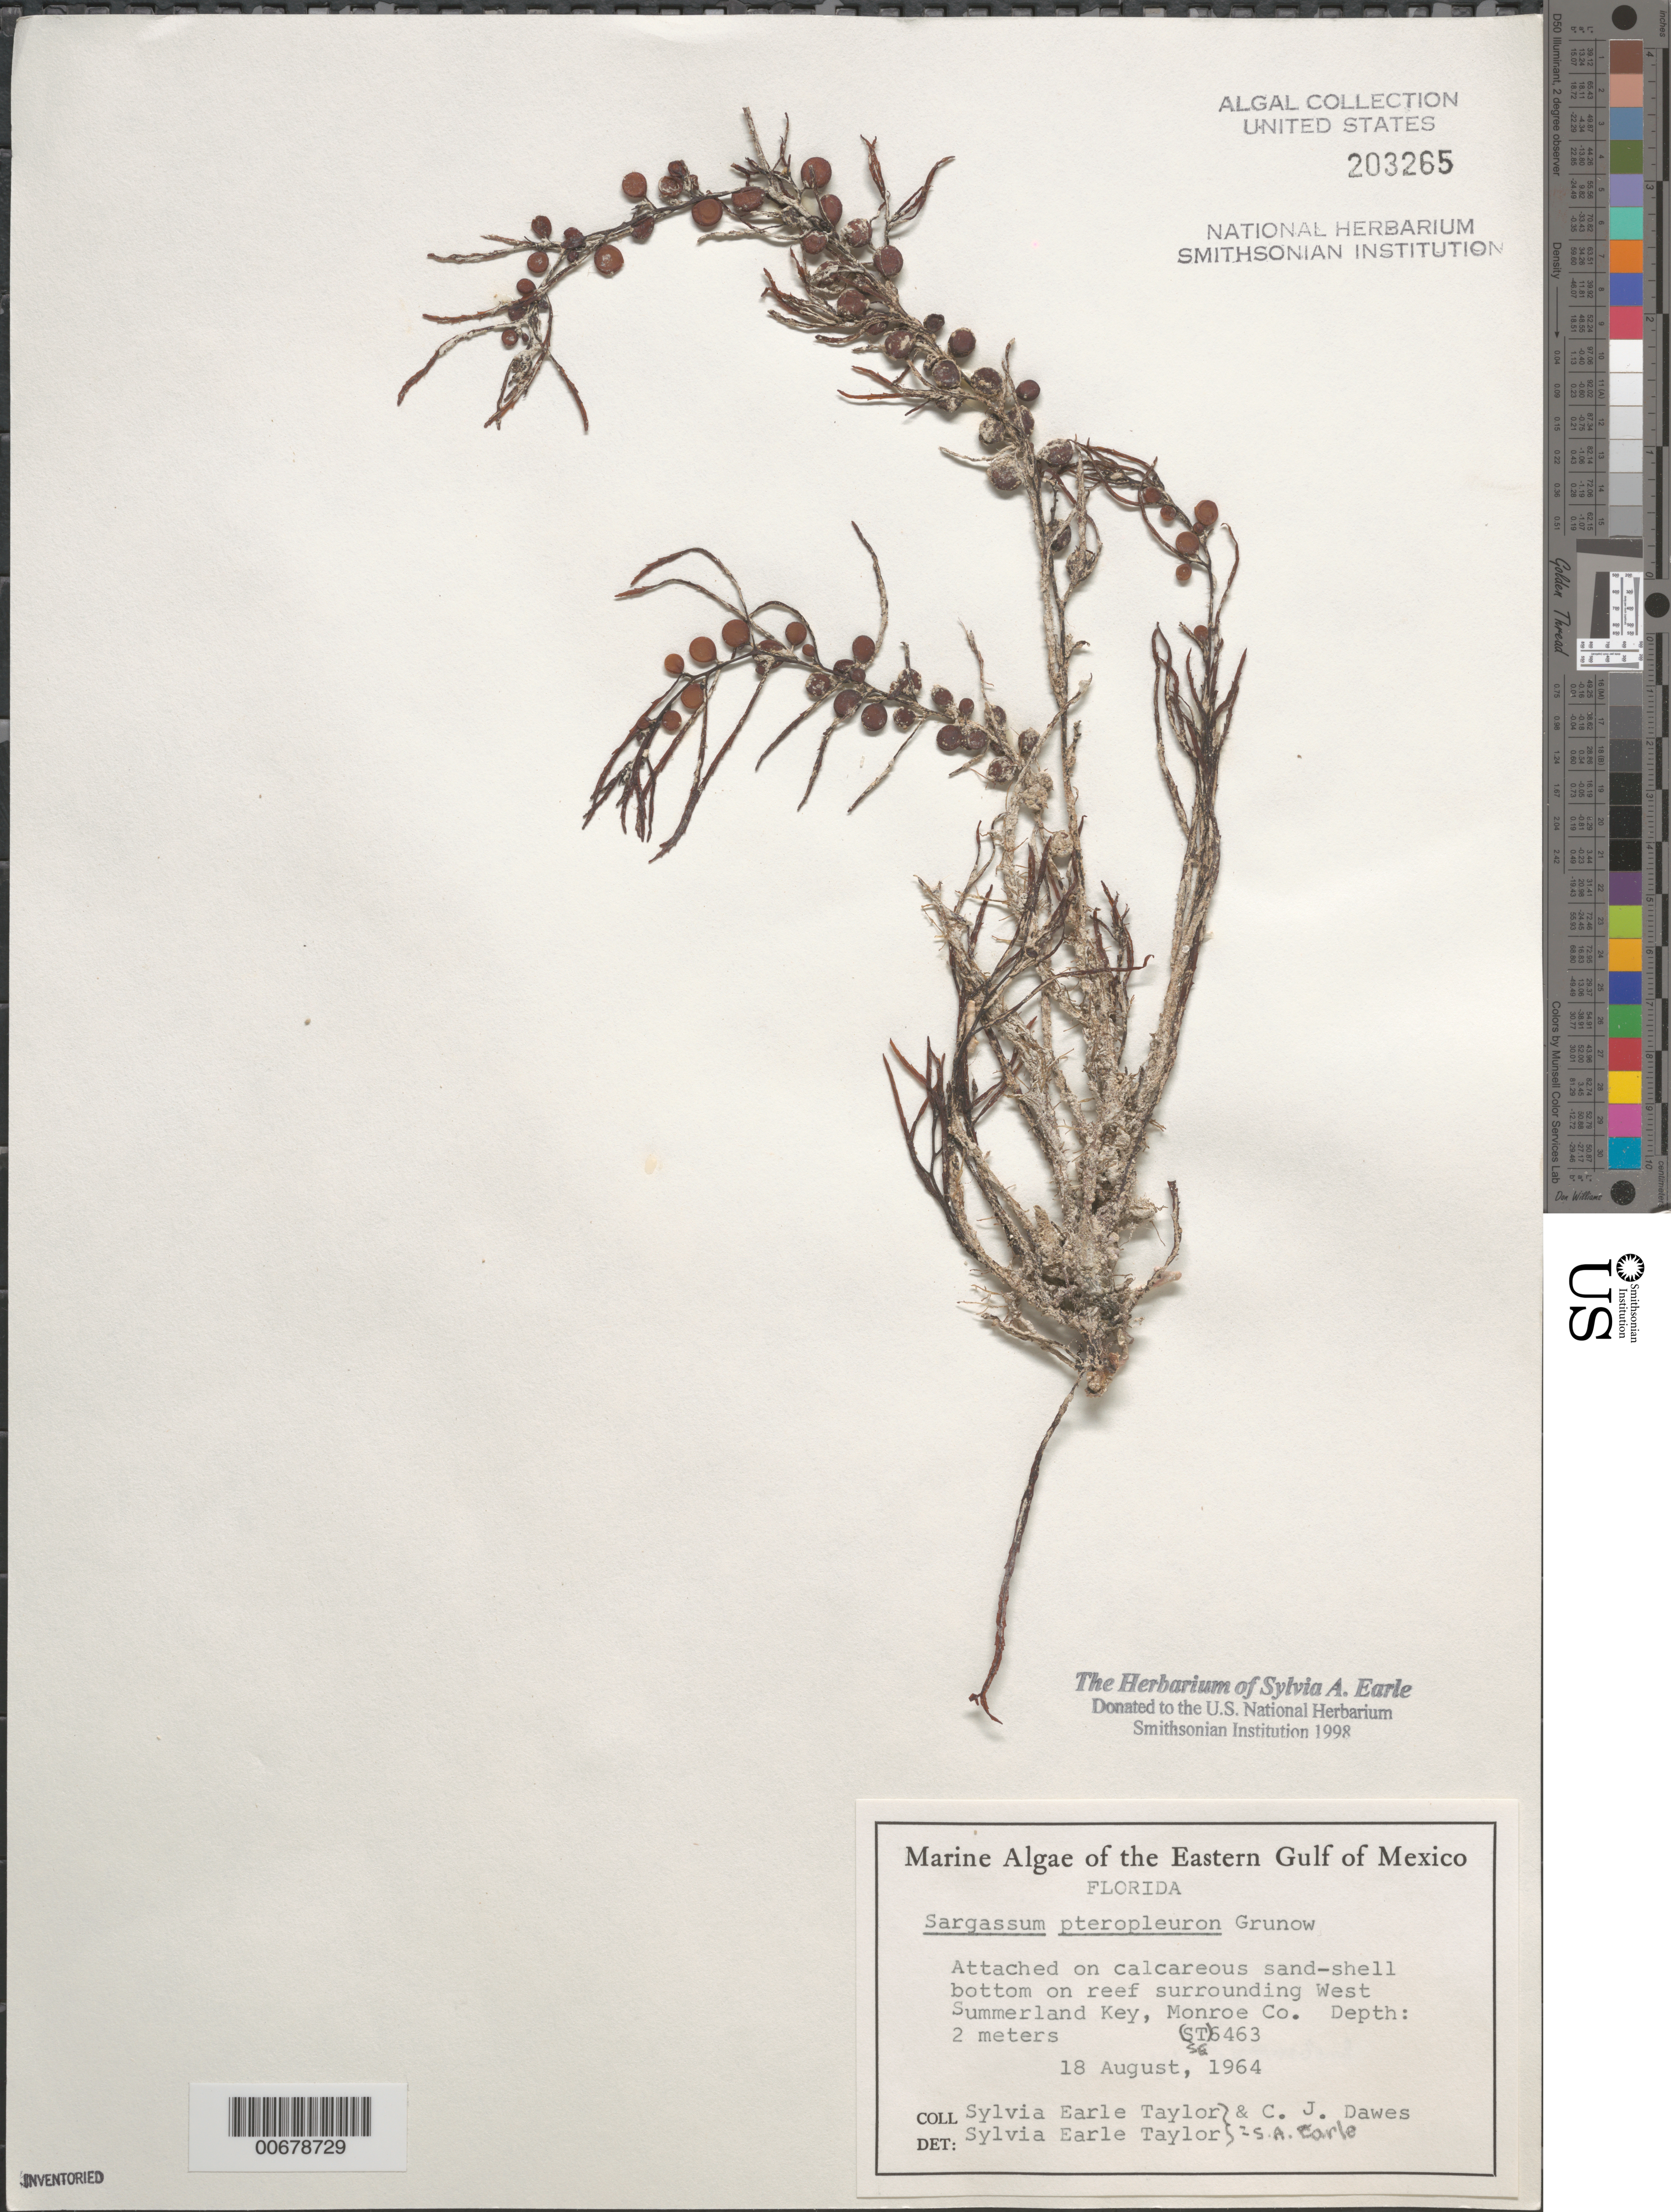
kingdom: Chromista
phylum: Ochrophyta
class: Phaeophyceae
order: Fucales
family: Sargassaceae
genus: Sargassum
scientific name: Sargassum pteropleuron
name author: Grunow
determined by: Earle, S. A.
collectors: S. A. Earle & C. Dawes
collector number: SE 6463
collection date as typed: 18 Aug 1964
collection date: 1964-08-18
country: United States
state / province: Florida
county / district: Monroe County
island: West Summerland Key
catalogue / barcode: US 203265